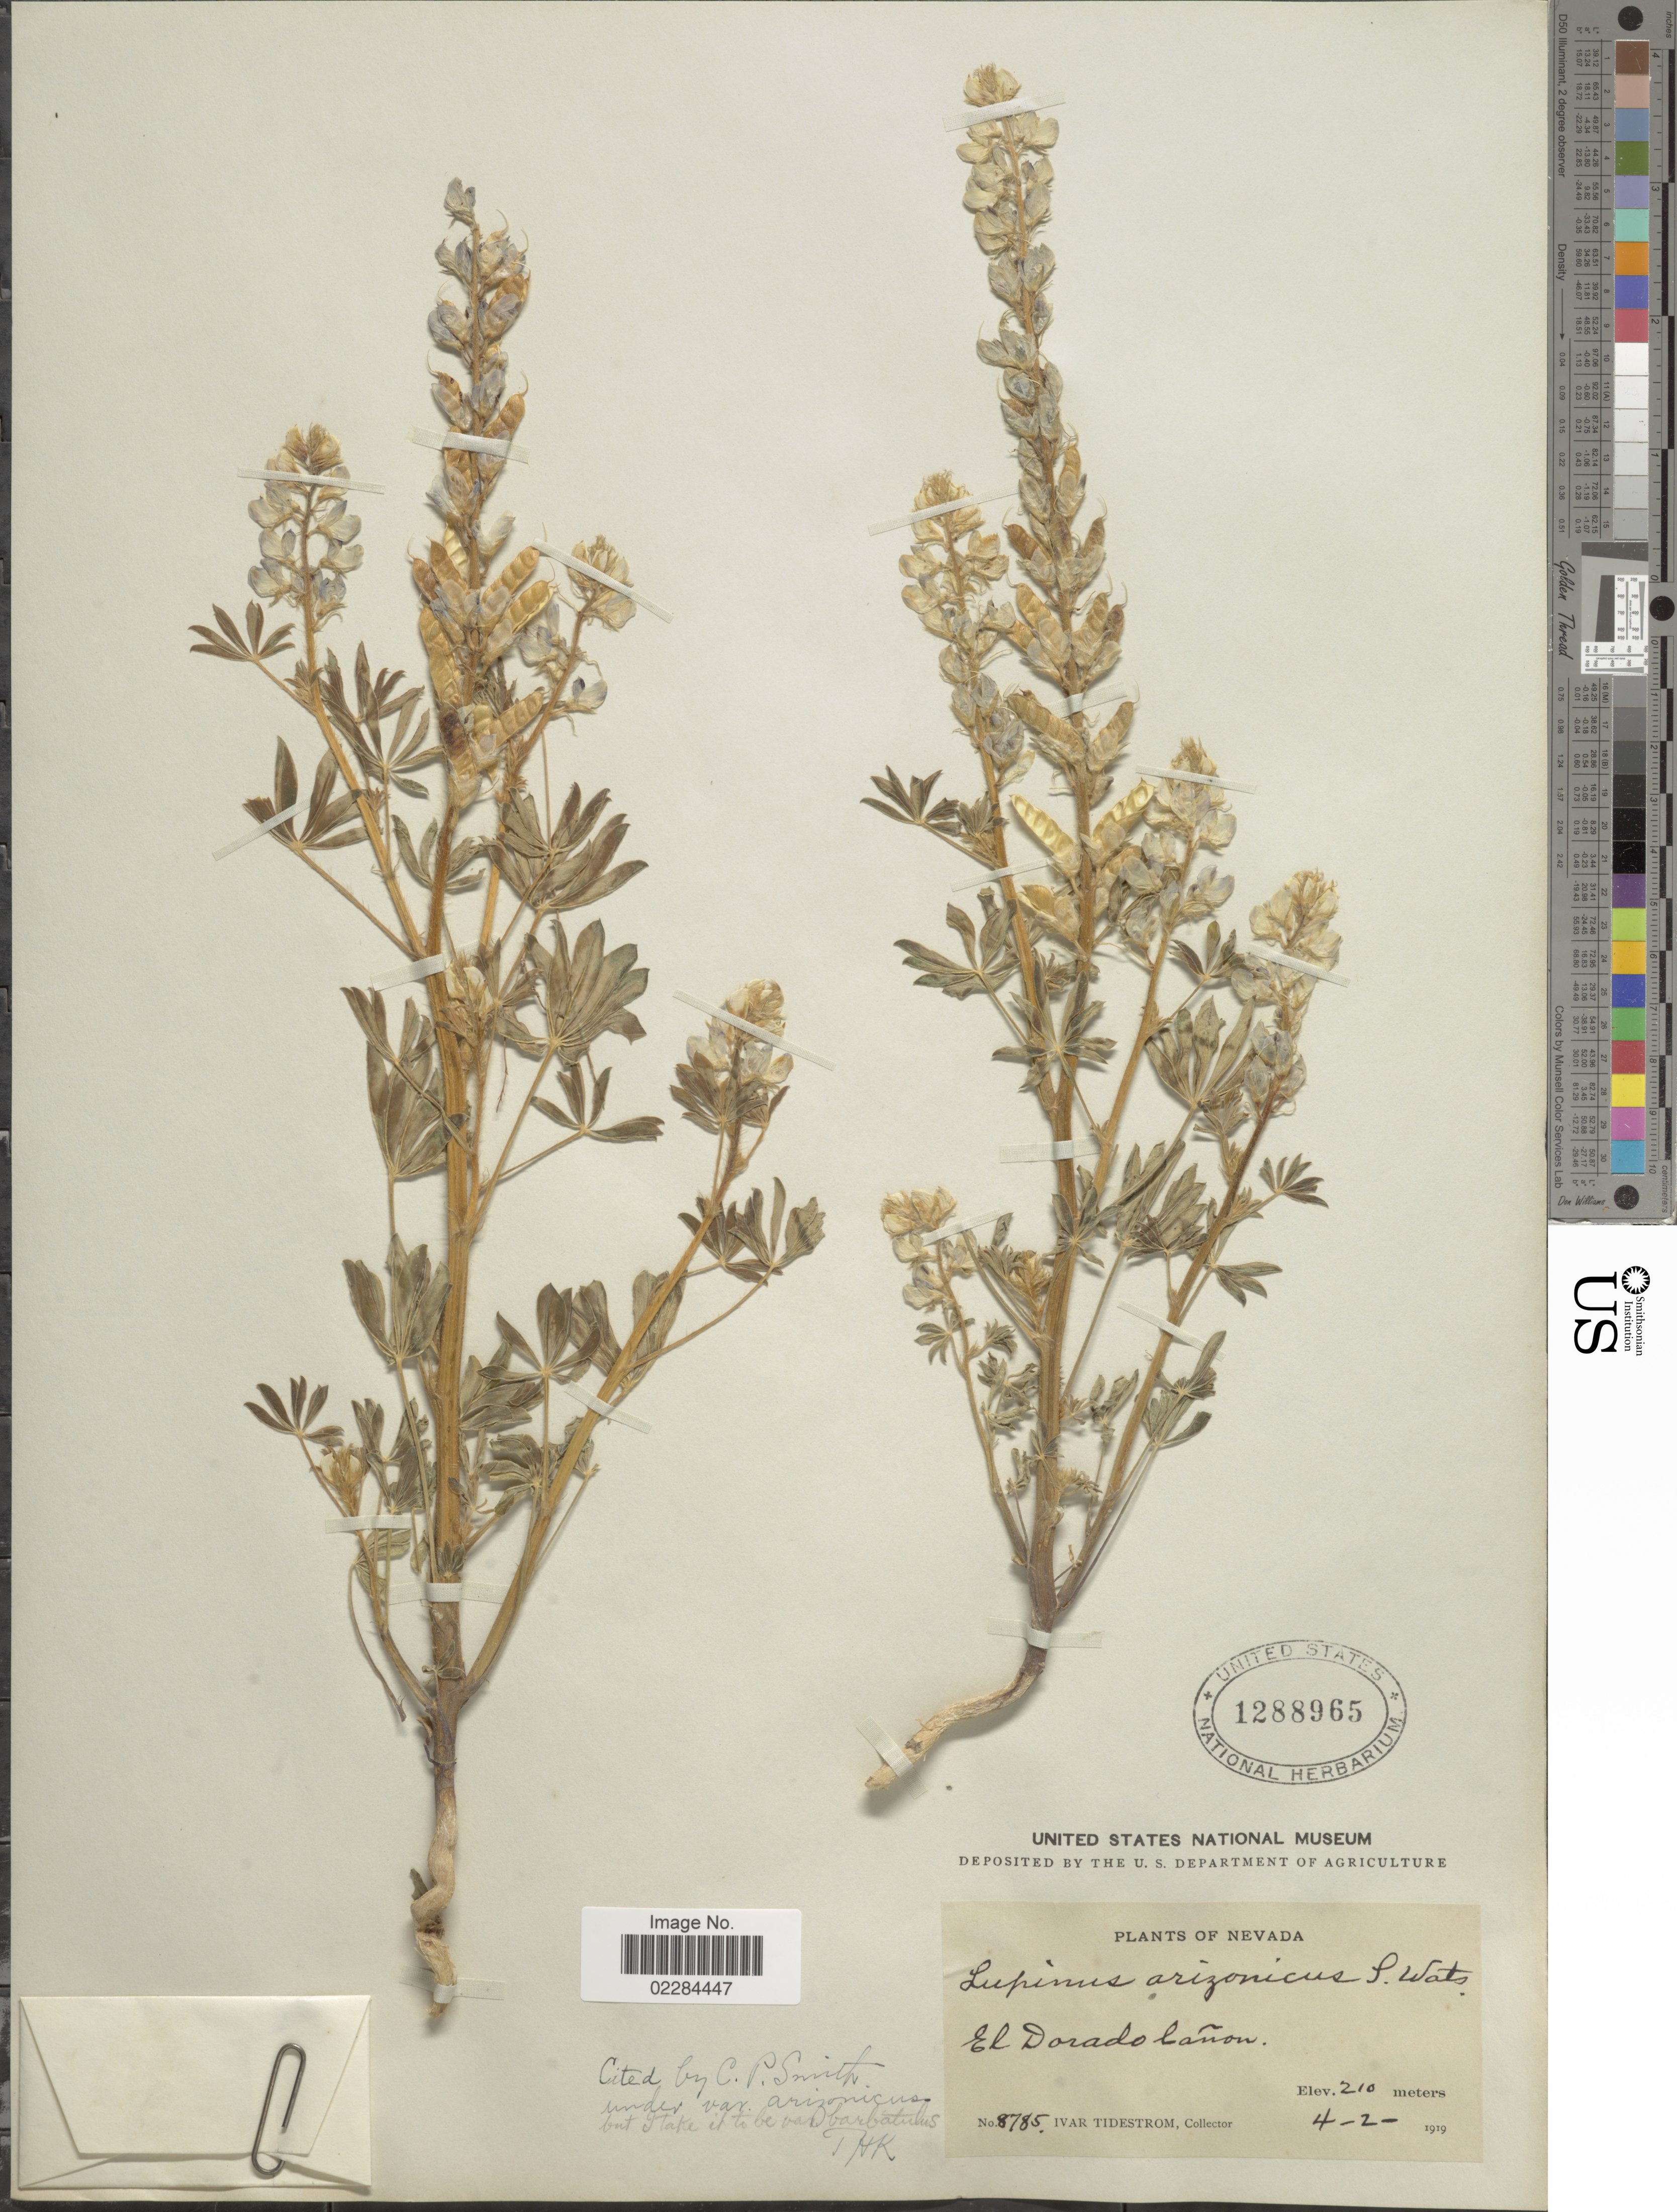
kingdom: Plantae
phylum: Tracheophyta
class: Magnoliopsida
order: Fabales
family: Fabaceae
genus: Lupinus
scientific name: Lupinus arizonicus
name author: (S. Watson) S. Watson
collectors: I. F. Tidestrom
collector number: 8785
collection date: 1919-04-02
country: United States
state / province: Nevada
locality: El Dorado Canon.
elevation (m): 210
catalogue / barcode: US 1288965